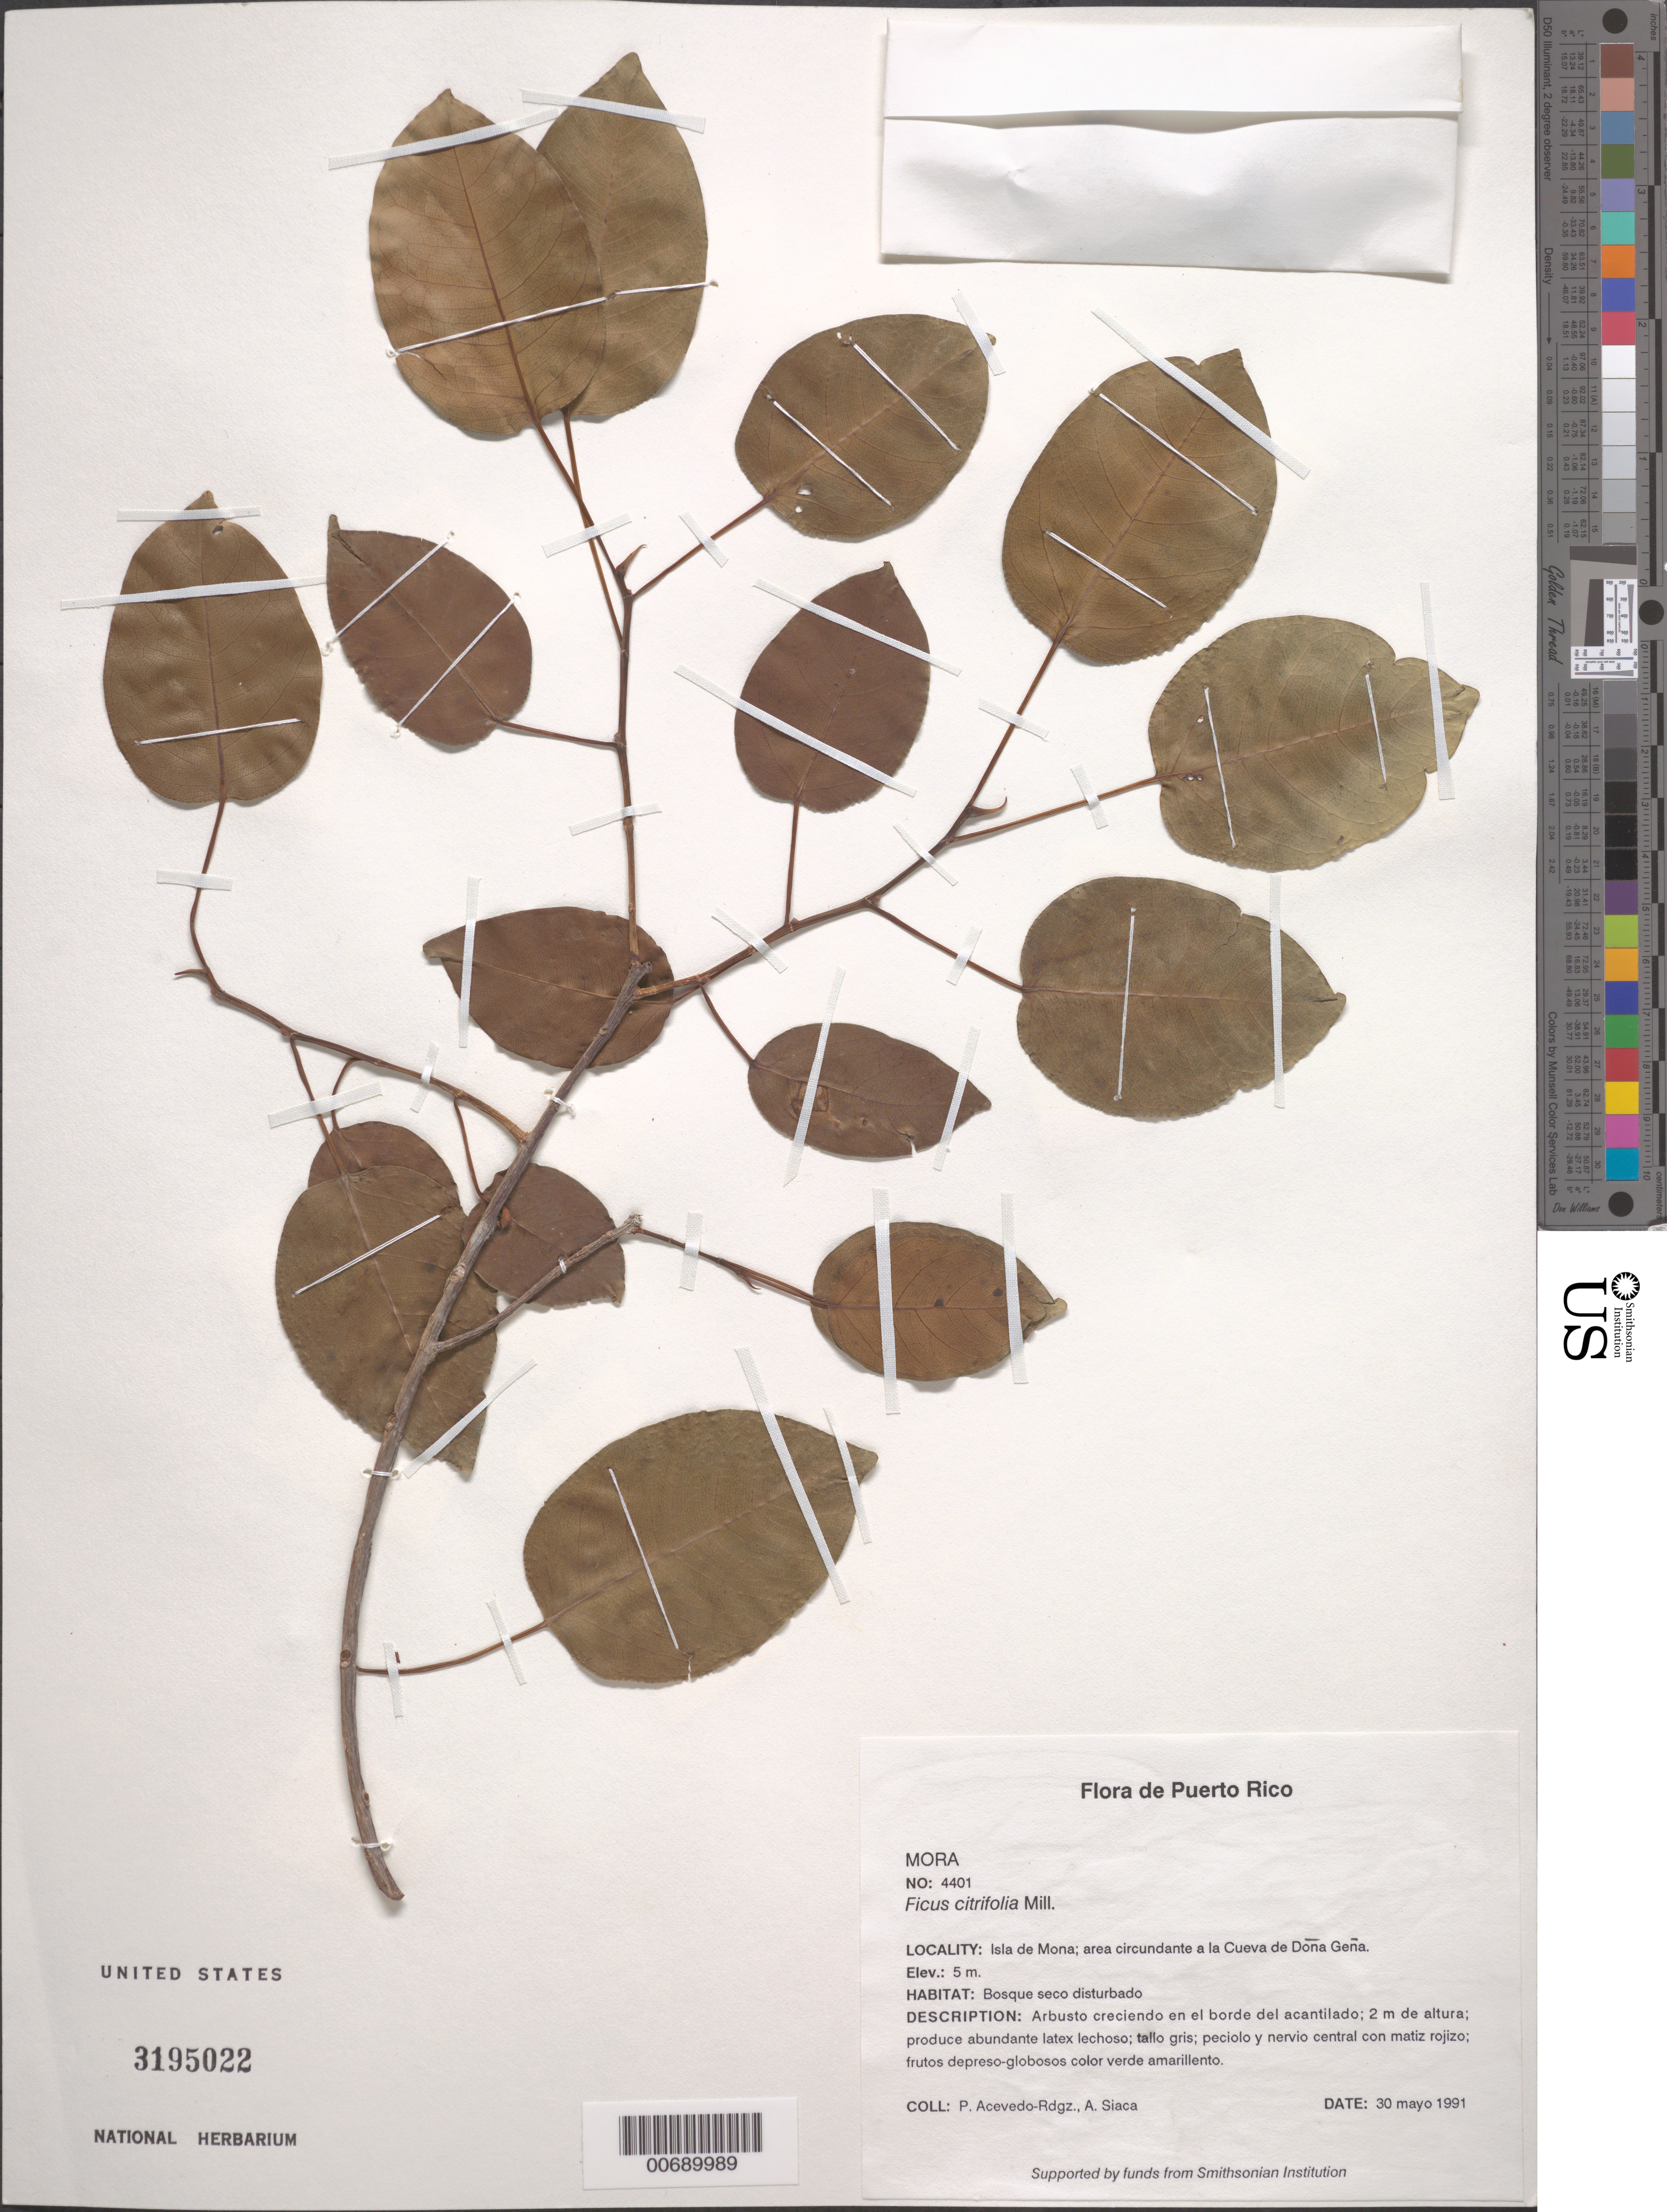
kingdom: Plantae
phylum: Tracheophyta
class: Magnoliopsida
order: Rosales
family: Moraceae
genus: Ficus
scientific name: Ficus citrifolia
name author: Mill.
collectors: P. Acevedo-Rodr. & A. Siaca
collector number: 4401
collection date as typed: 30 May 1991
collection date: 1991-05-30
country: Puerto Rico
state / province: Mayaguëz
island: Mona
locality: Isla de Mona; area circundante a la Cueva de Dona Gena.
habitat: Bosque seco disturbado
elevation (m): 5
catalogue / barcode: US 3195022